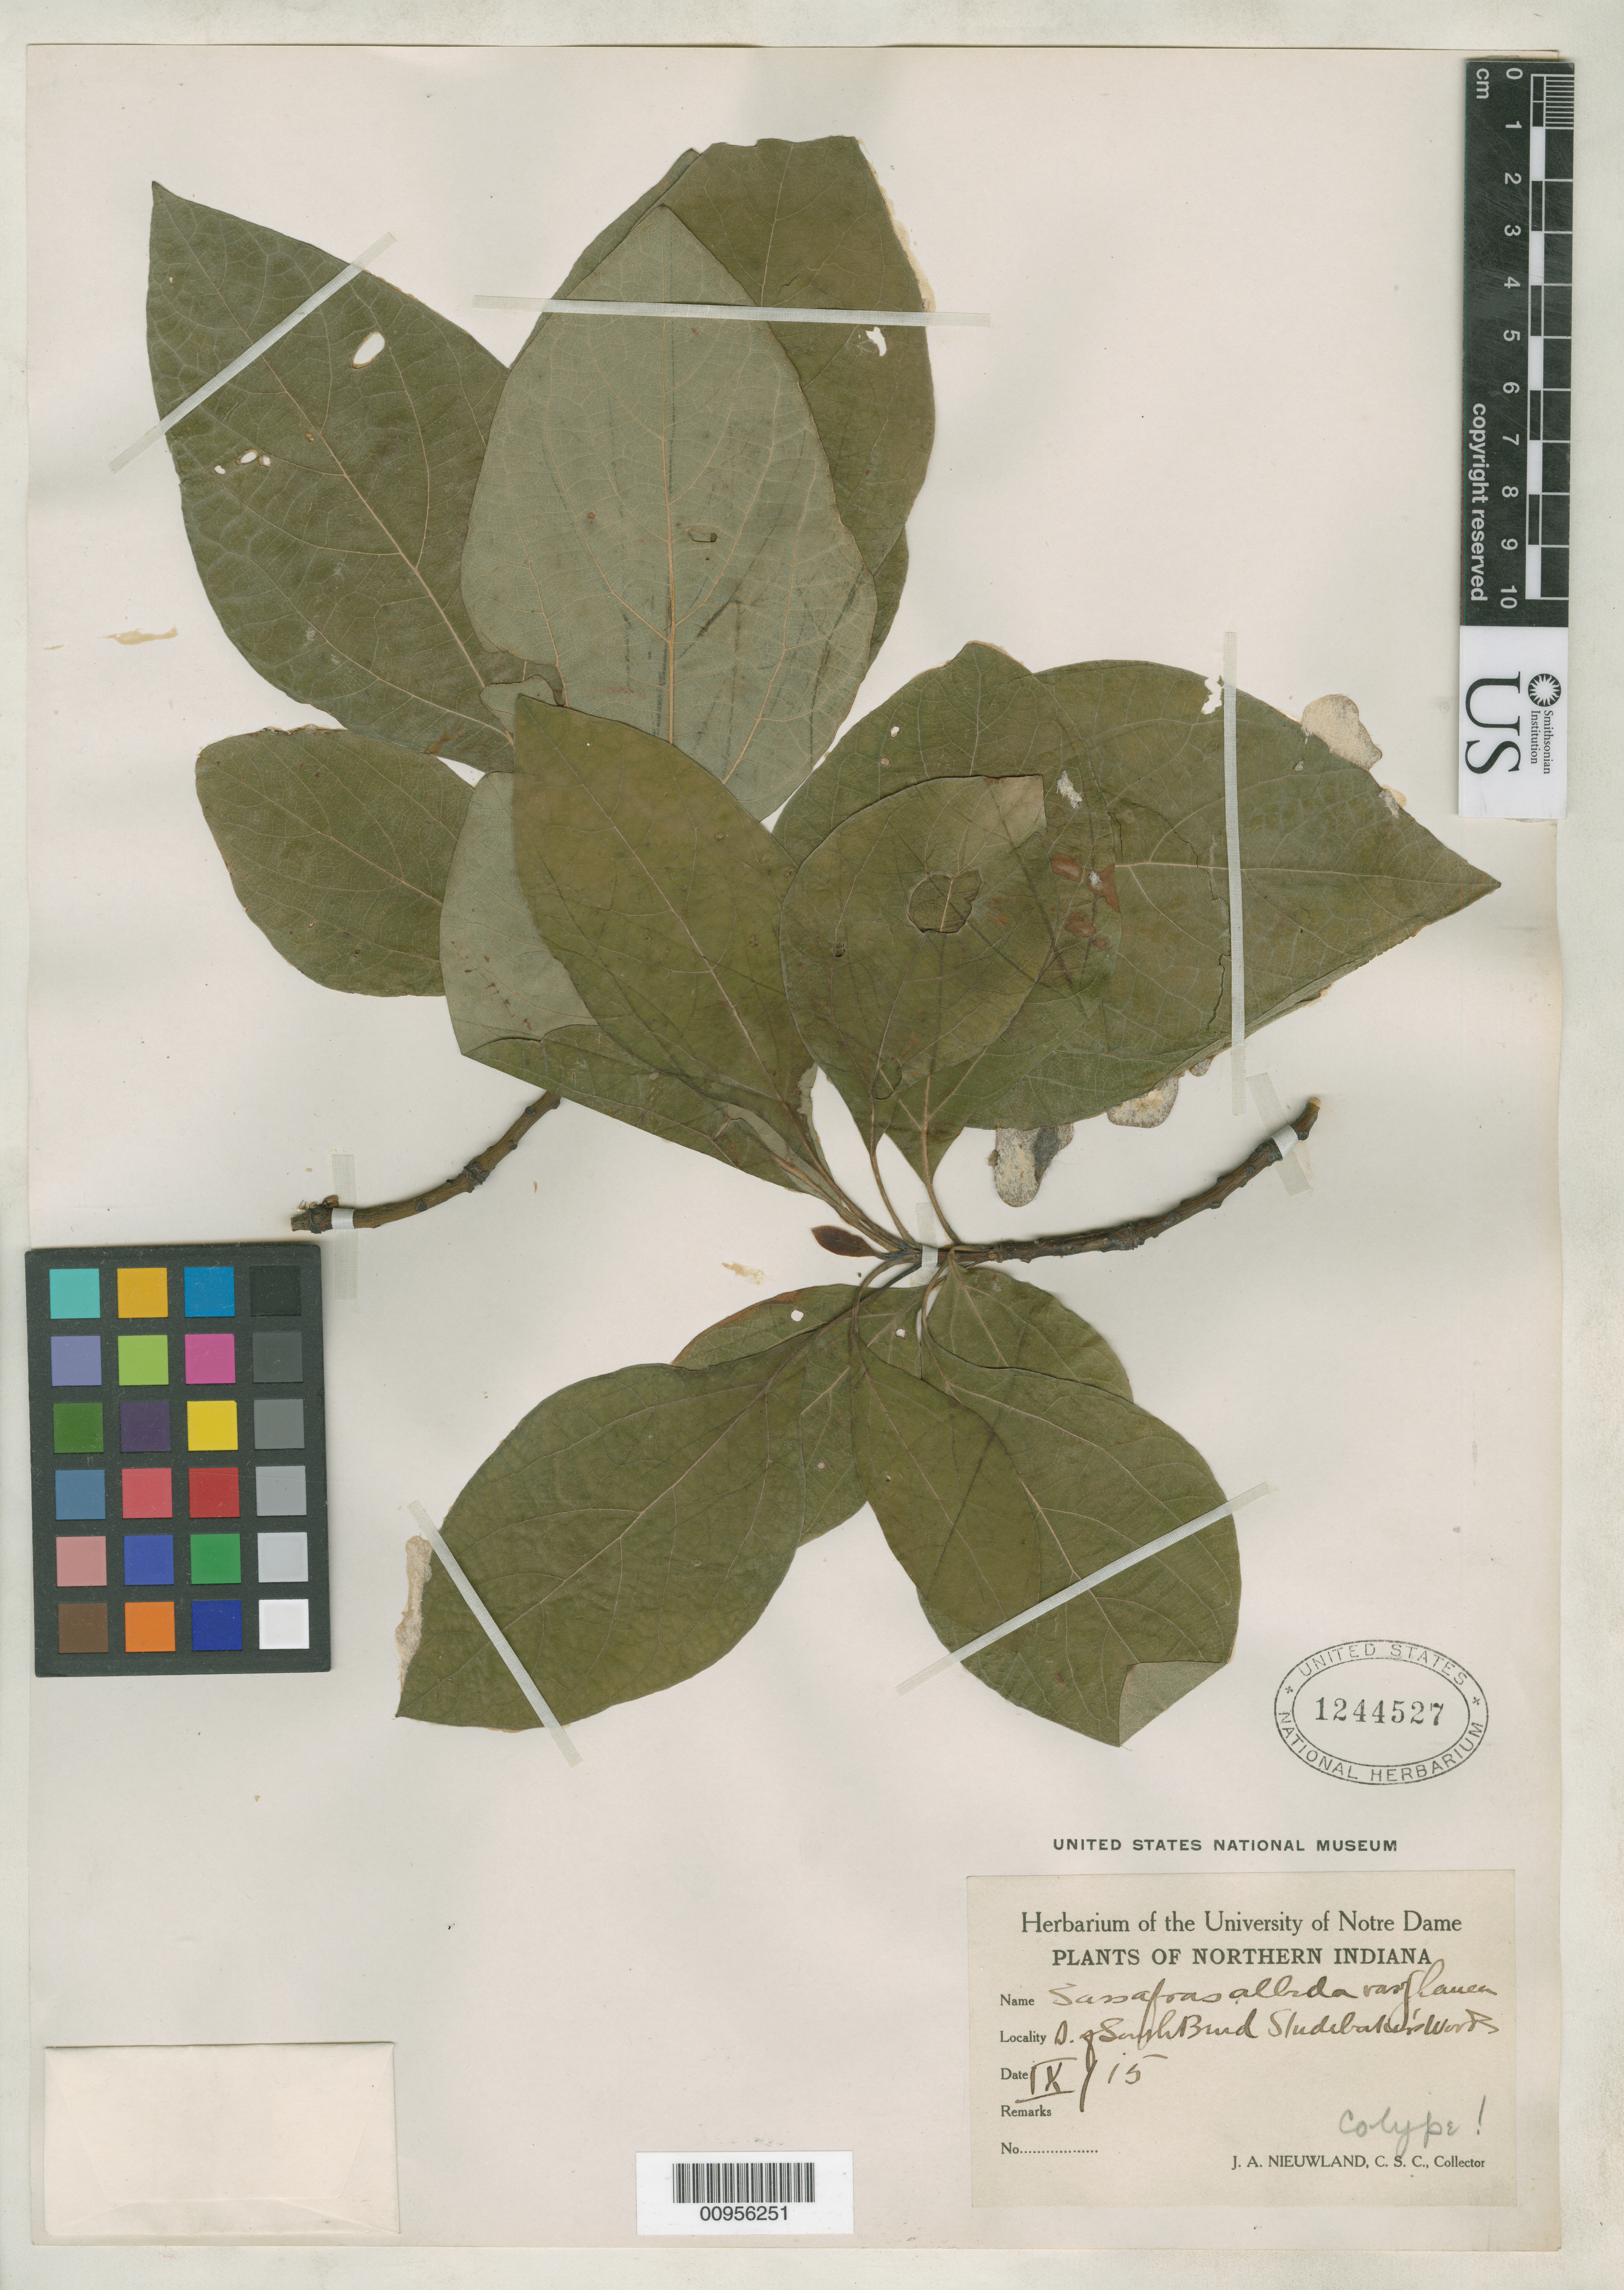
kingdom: Plantae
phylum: Tracheophyta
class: Magnoliopsida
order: Laurales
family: Lauraceae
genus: Sassafras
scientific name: Sassafras albidum var. glauca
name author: Nieuwl.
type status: Possible Type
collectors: J. A. Nieuwland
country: United States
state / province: Indiana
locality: S. of South Bend Studebaker's Works.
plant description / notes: Annotated in unknown hand, "cotype!" but dubiously type material. Date on label, "IX/15" [=Sept. 15 or Sept. 1915? Publ. date Nov. 1914]. Protologue, "Type No. 18000 from Rum Village south of South Bend, Ind."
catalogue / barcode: US 1244527